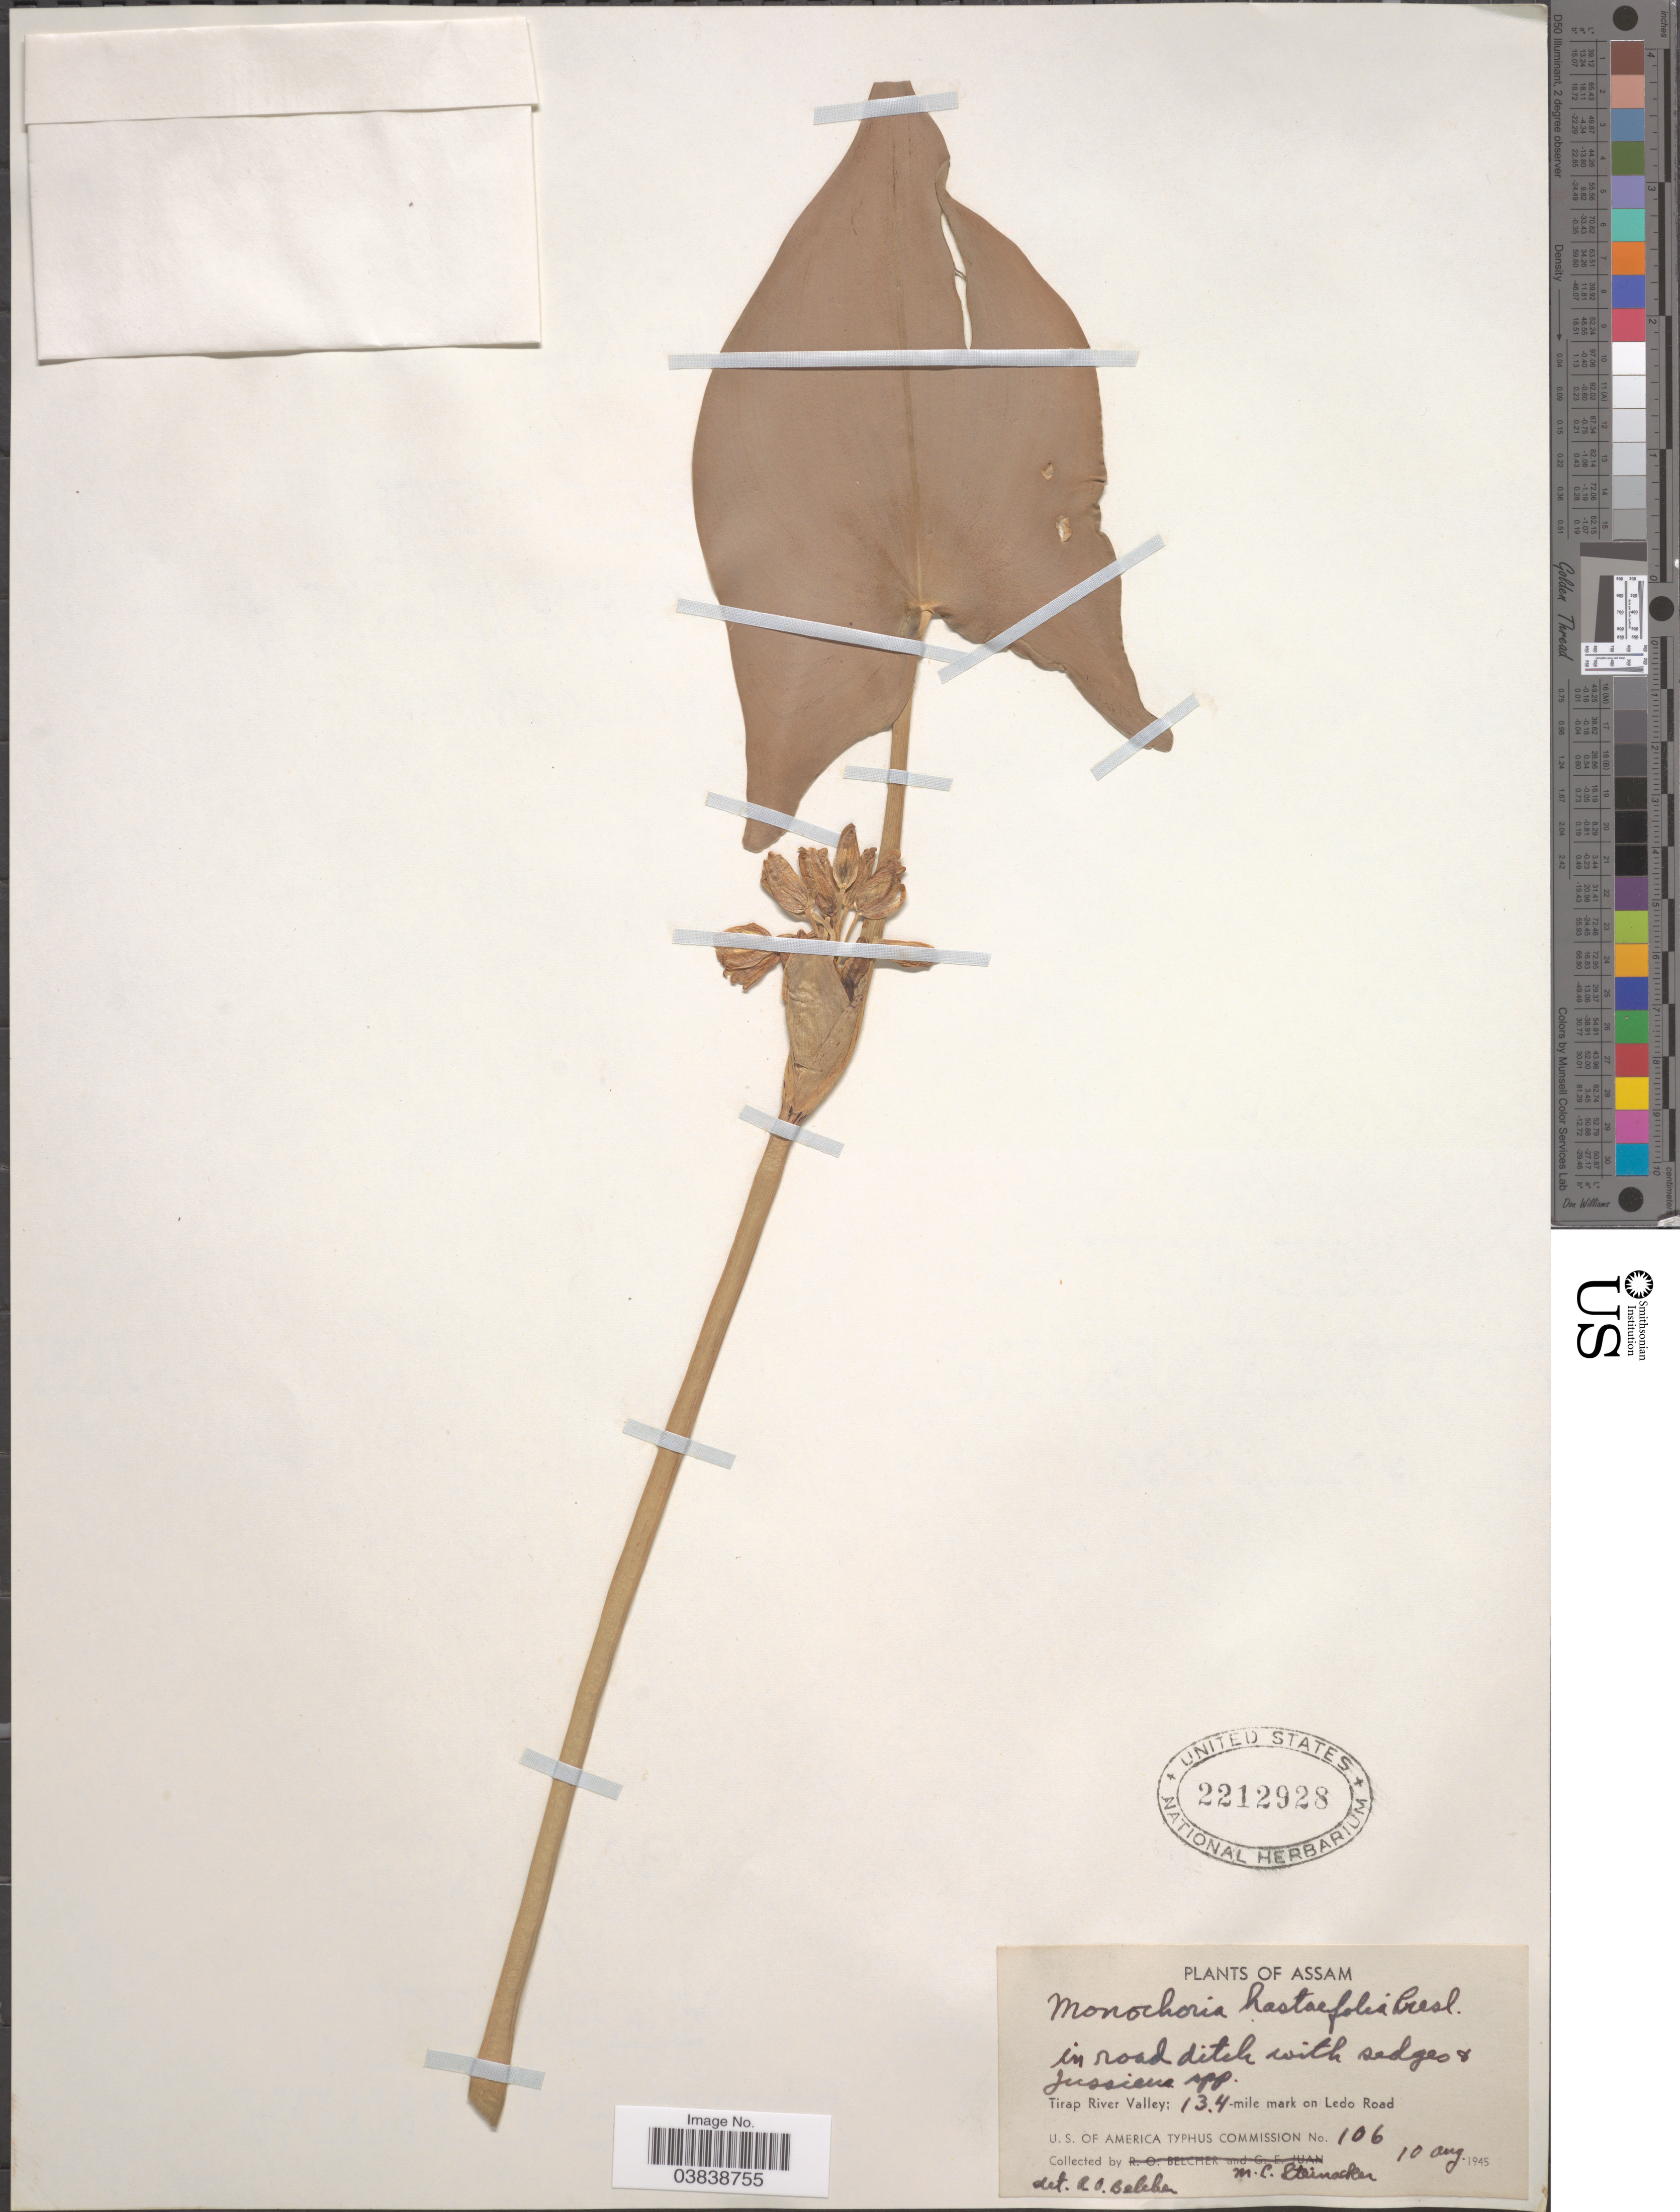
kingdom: Plantae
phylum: Tracheophyta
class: Liliopsida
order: Commelinales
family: Pontederiaceae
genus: Monochoria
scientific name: Monochoria hastifolia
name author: C. Presl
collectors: M. Steinacker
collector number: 106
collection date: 1945-08-10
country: India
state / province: Assam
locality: Tirap River Valley; 13.4-mile mark on Ledo Road.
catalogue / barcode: US 2212928